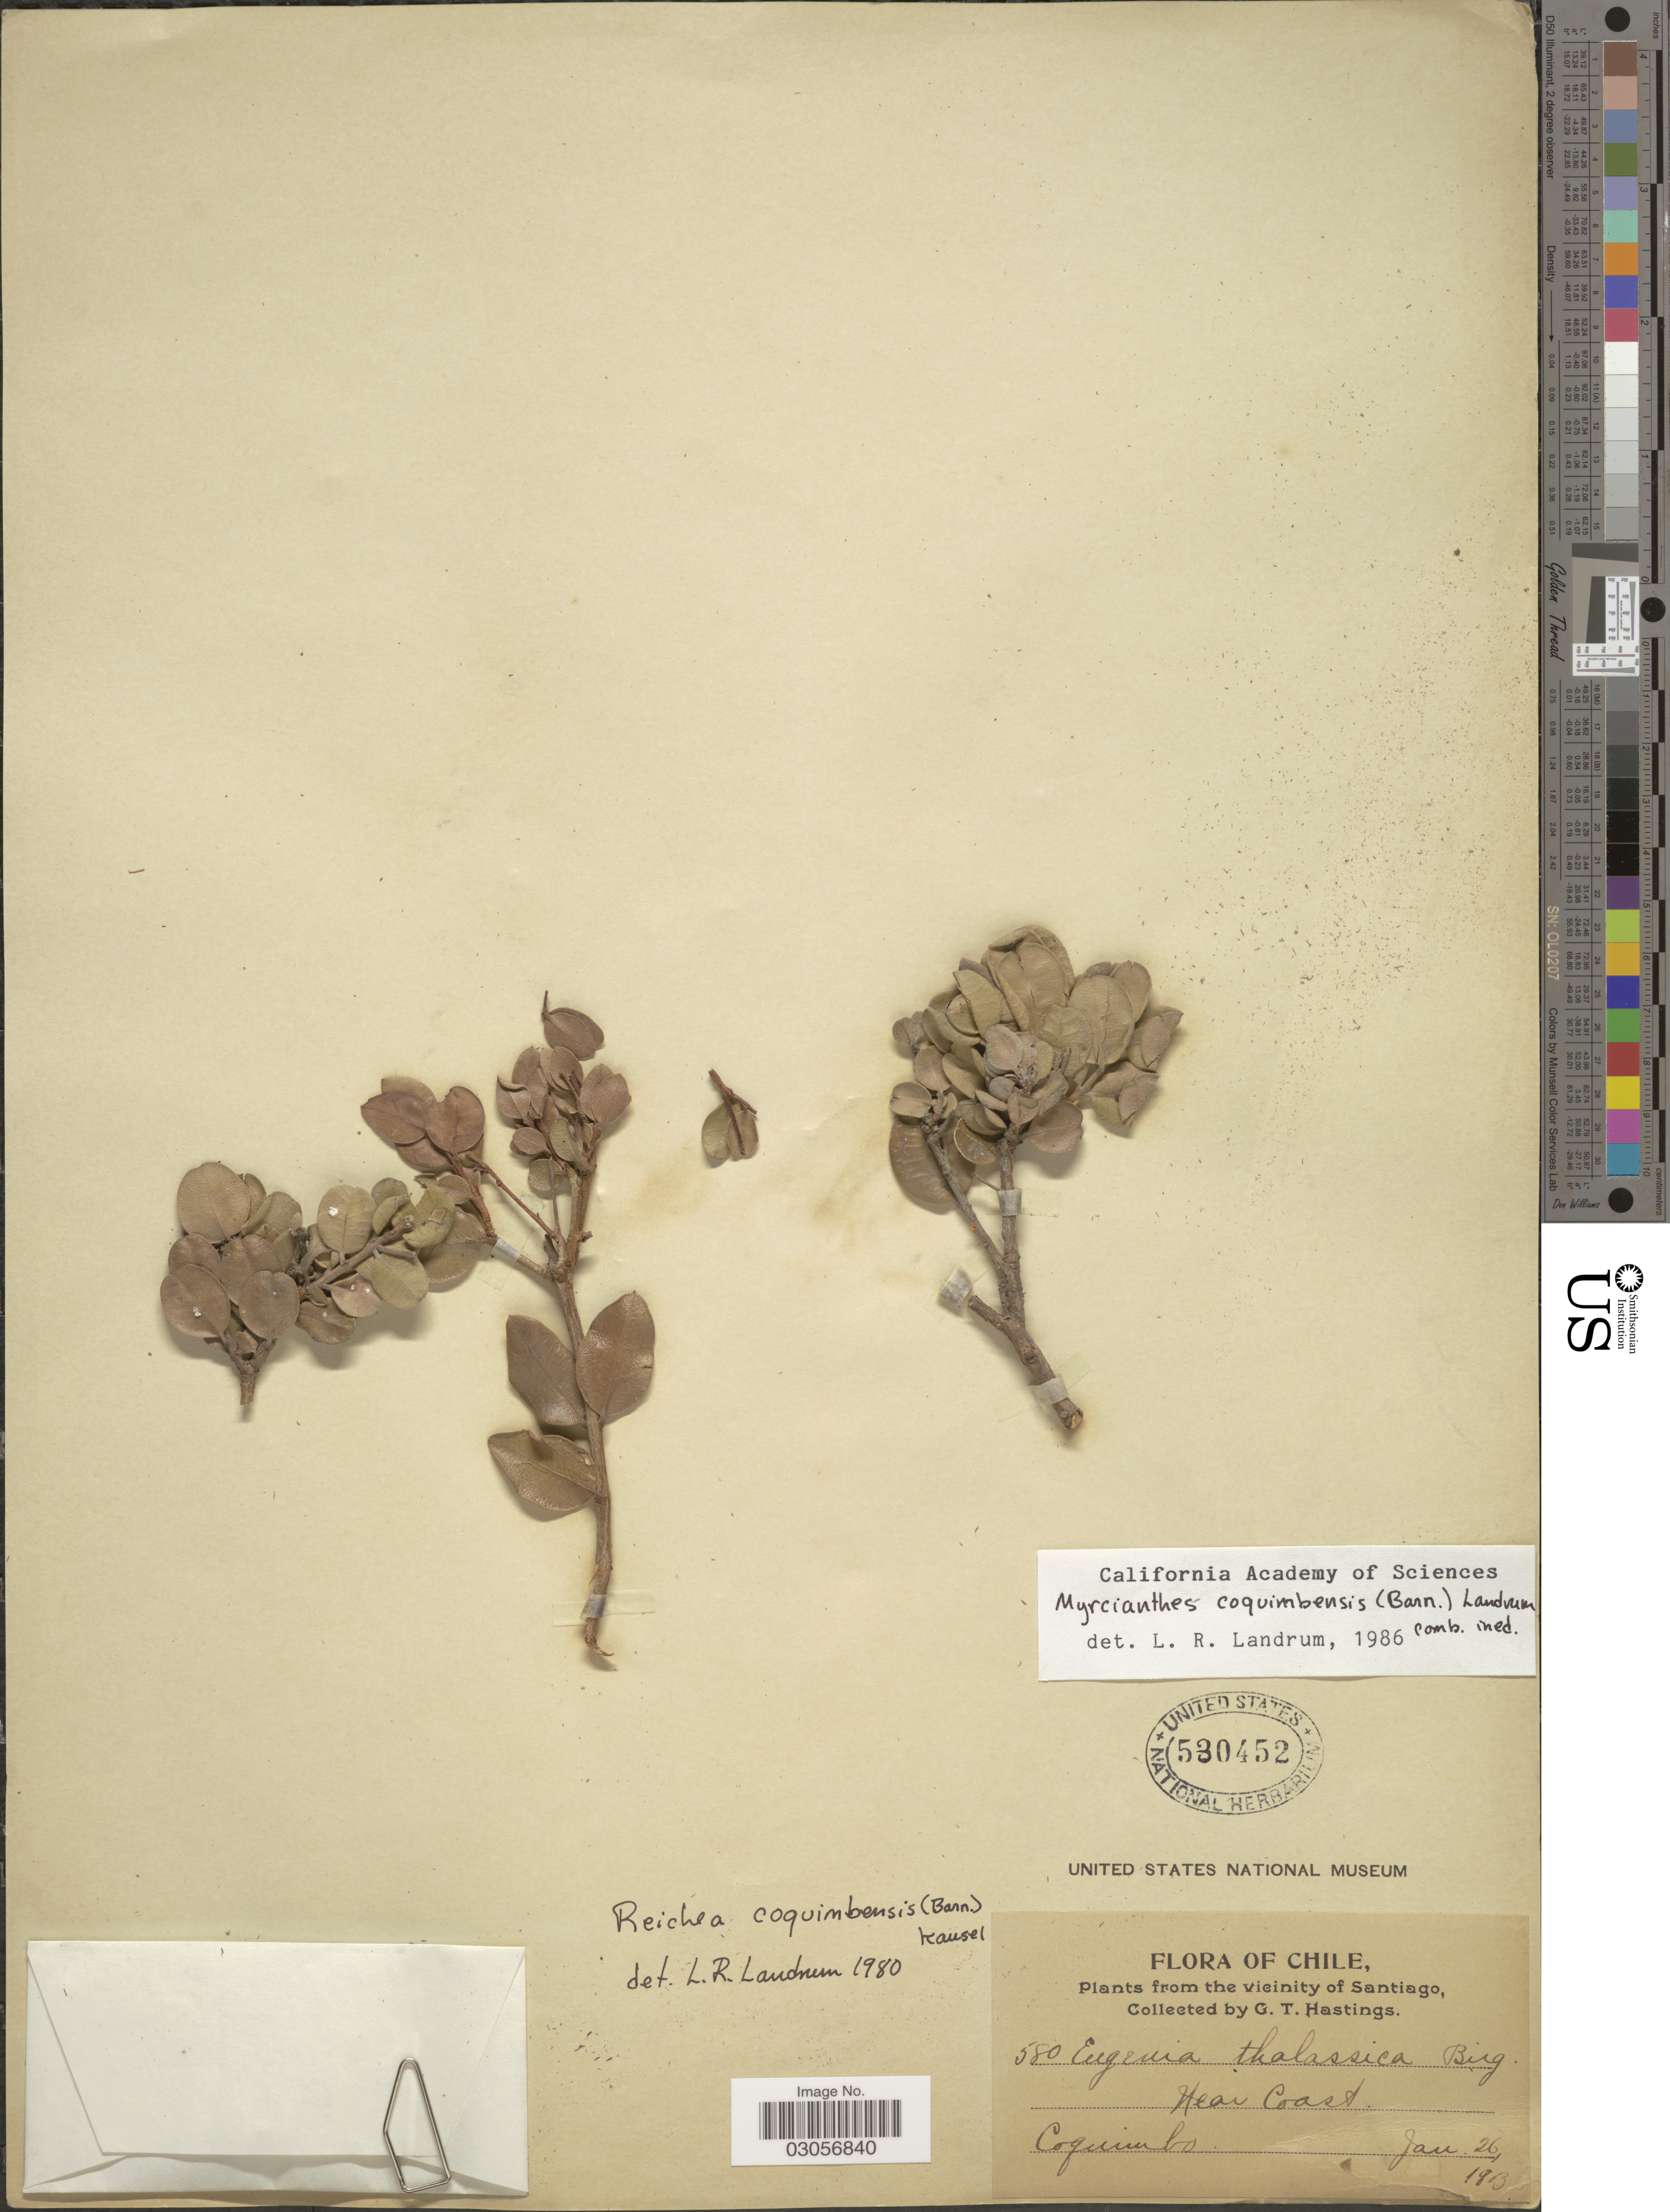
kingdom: Plantae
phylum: Tracheophyta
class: Magnoliopsida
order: Myrtales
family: Myrtaceae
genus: Myrcianthes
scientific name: Myrcianthes coquimbensis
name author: (Barnéoud) Landrum & Grifo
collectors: G. Hastings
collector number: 580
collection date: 1903-01-26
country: Chile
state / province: Coquimbo (IV)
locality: Vicinity of Santiago, Near Coast, Coquimbo.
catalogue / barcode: US 530452